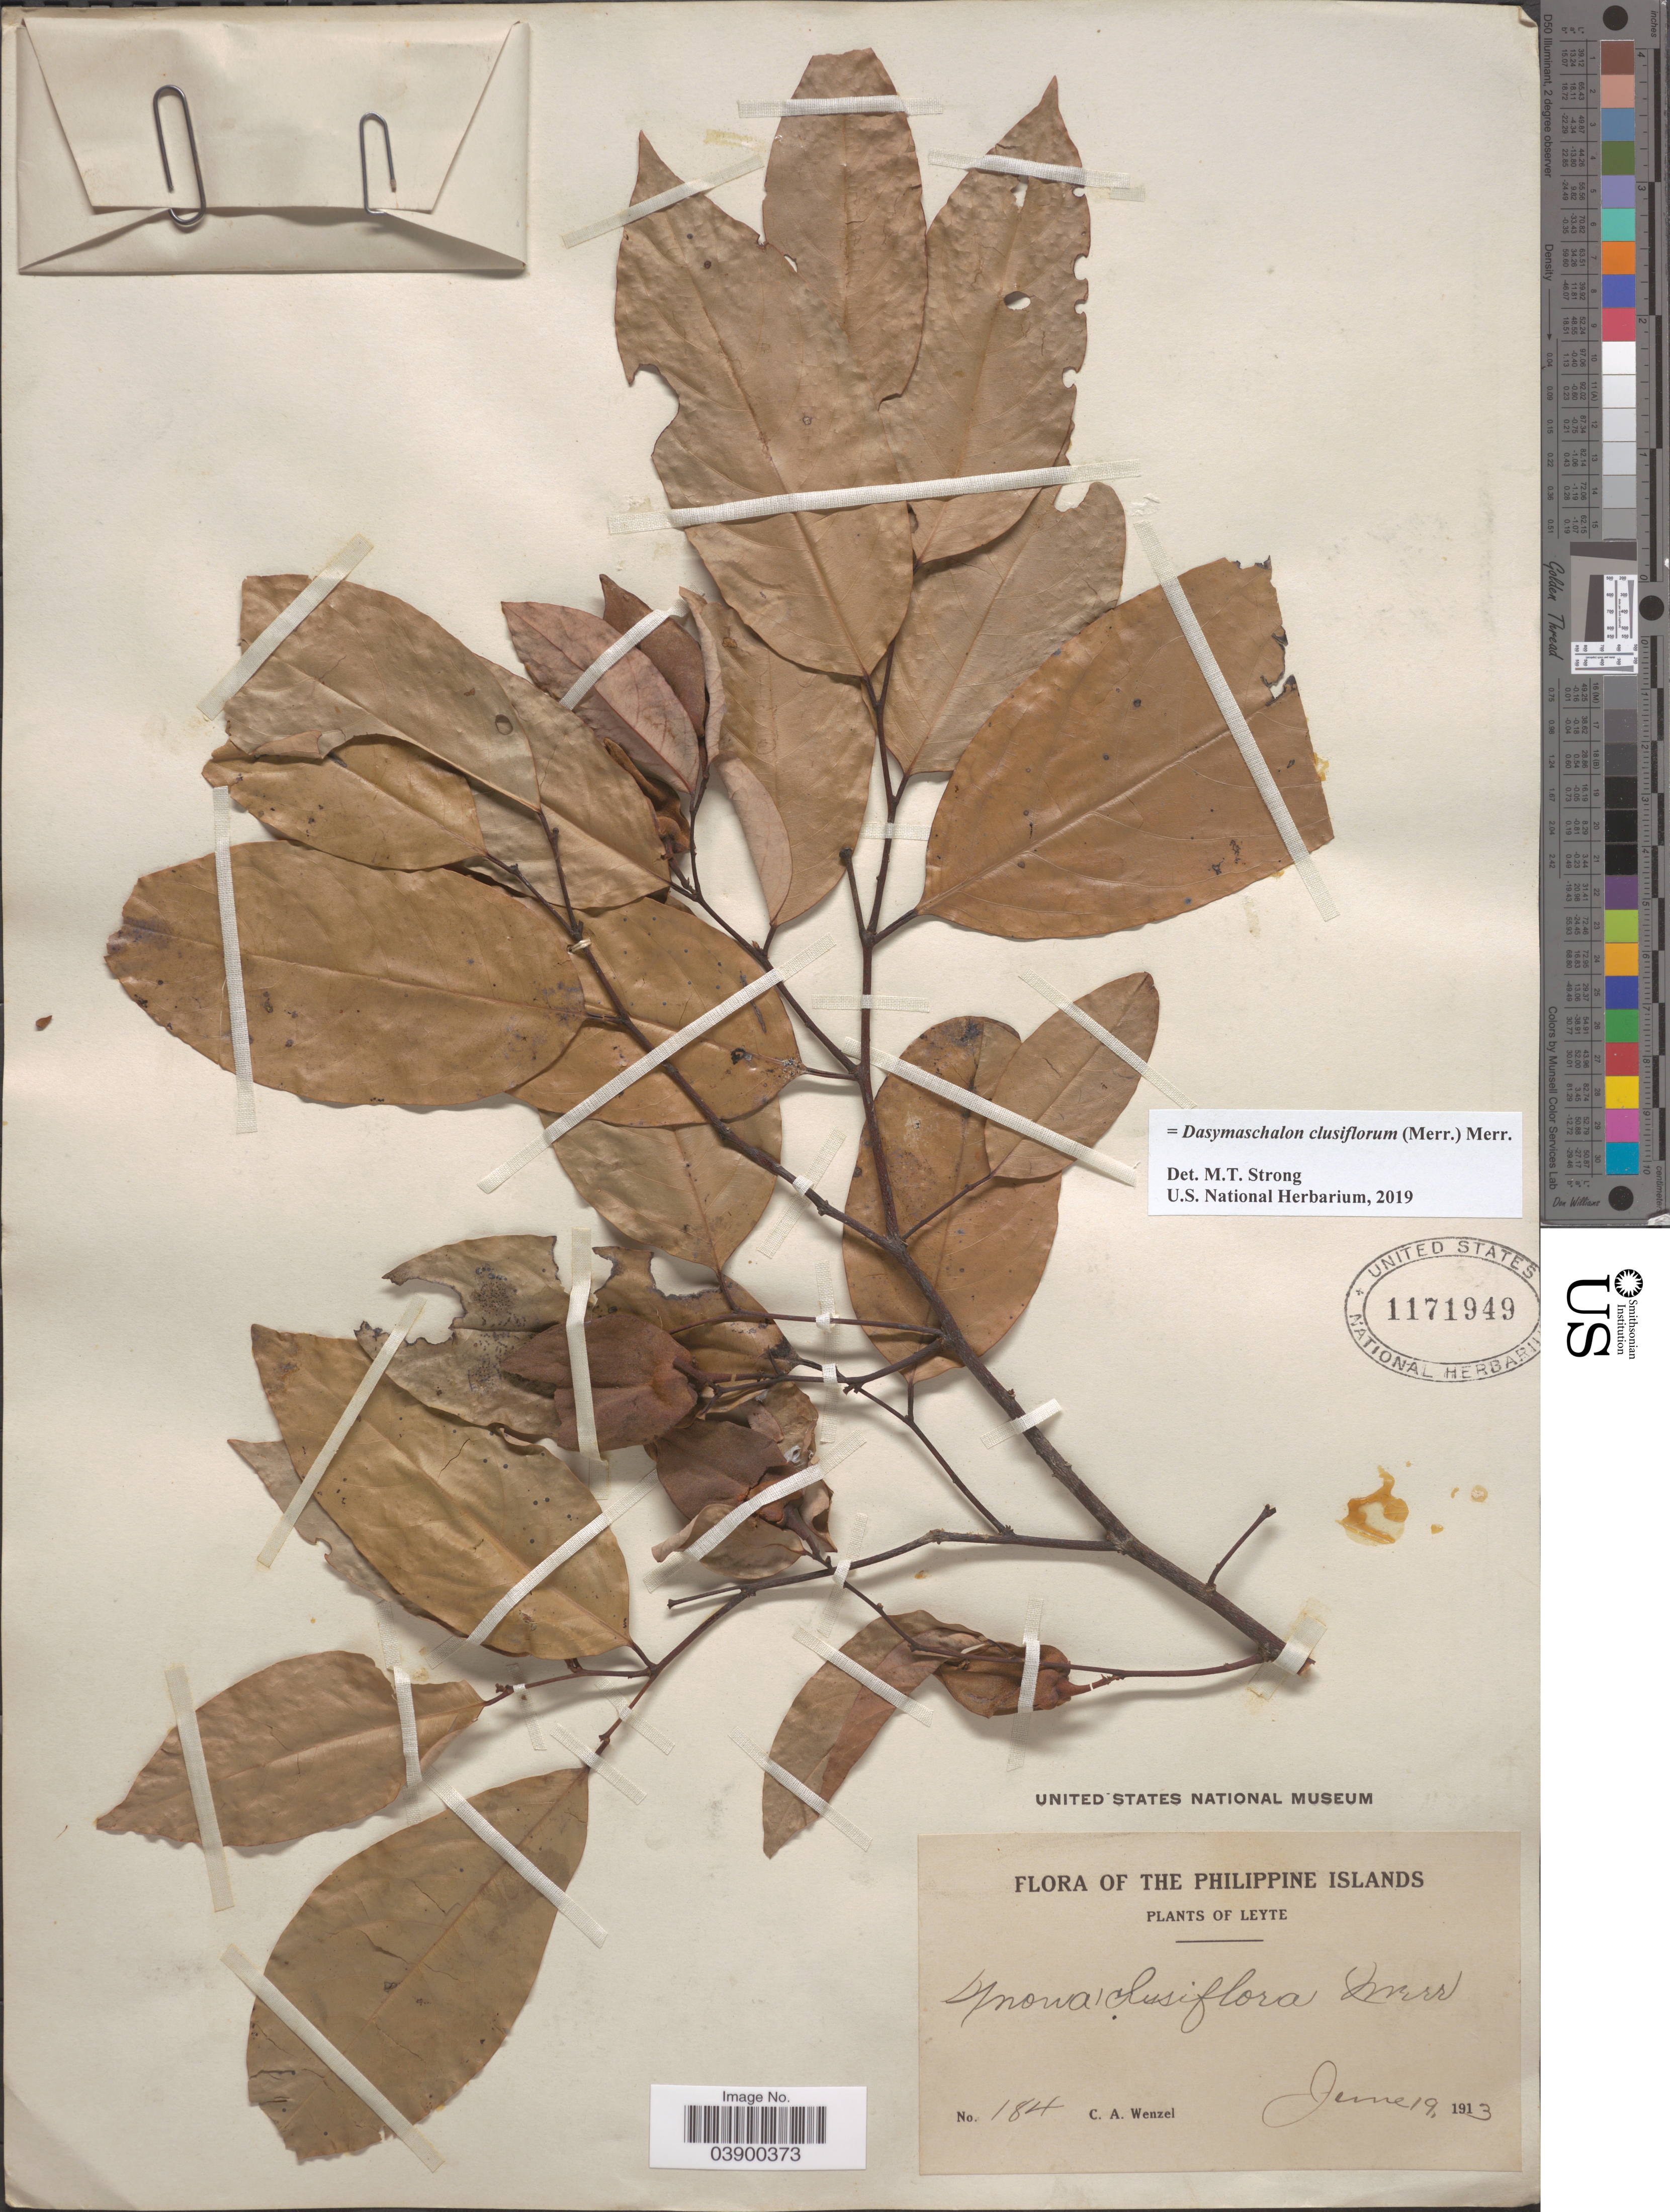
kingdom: Plantae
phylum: Tracheophyta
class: Magnoliopsida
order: Magnoliales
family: Annonaceae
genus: Dasymaschalon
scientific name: Dasymaschalon clusiflorum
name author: (Merr.) Merr.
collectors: C. Wenzel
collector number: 184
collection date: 1913-06-19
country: Philippines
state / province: Eastern Visayas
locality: Leyte.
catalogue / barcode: US 1171949